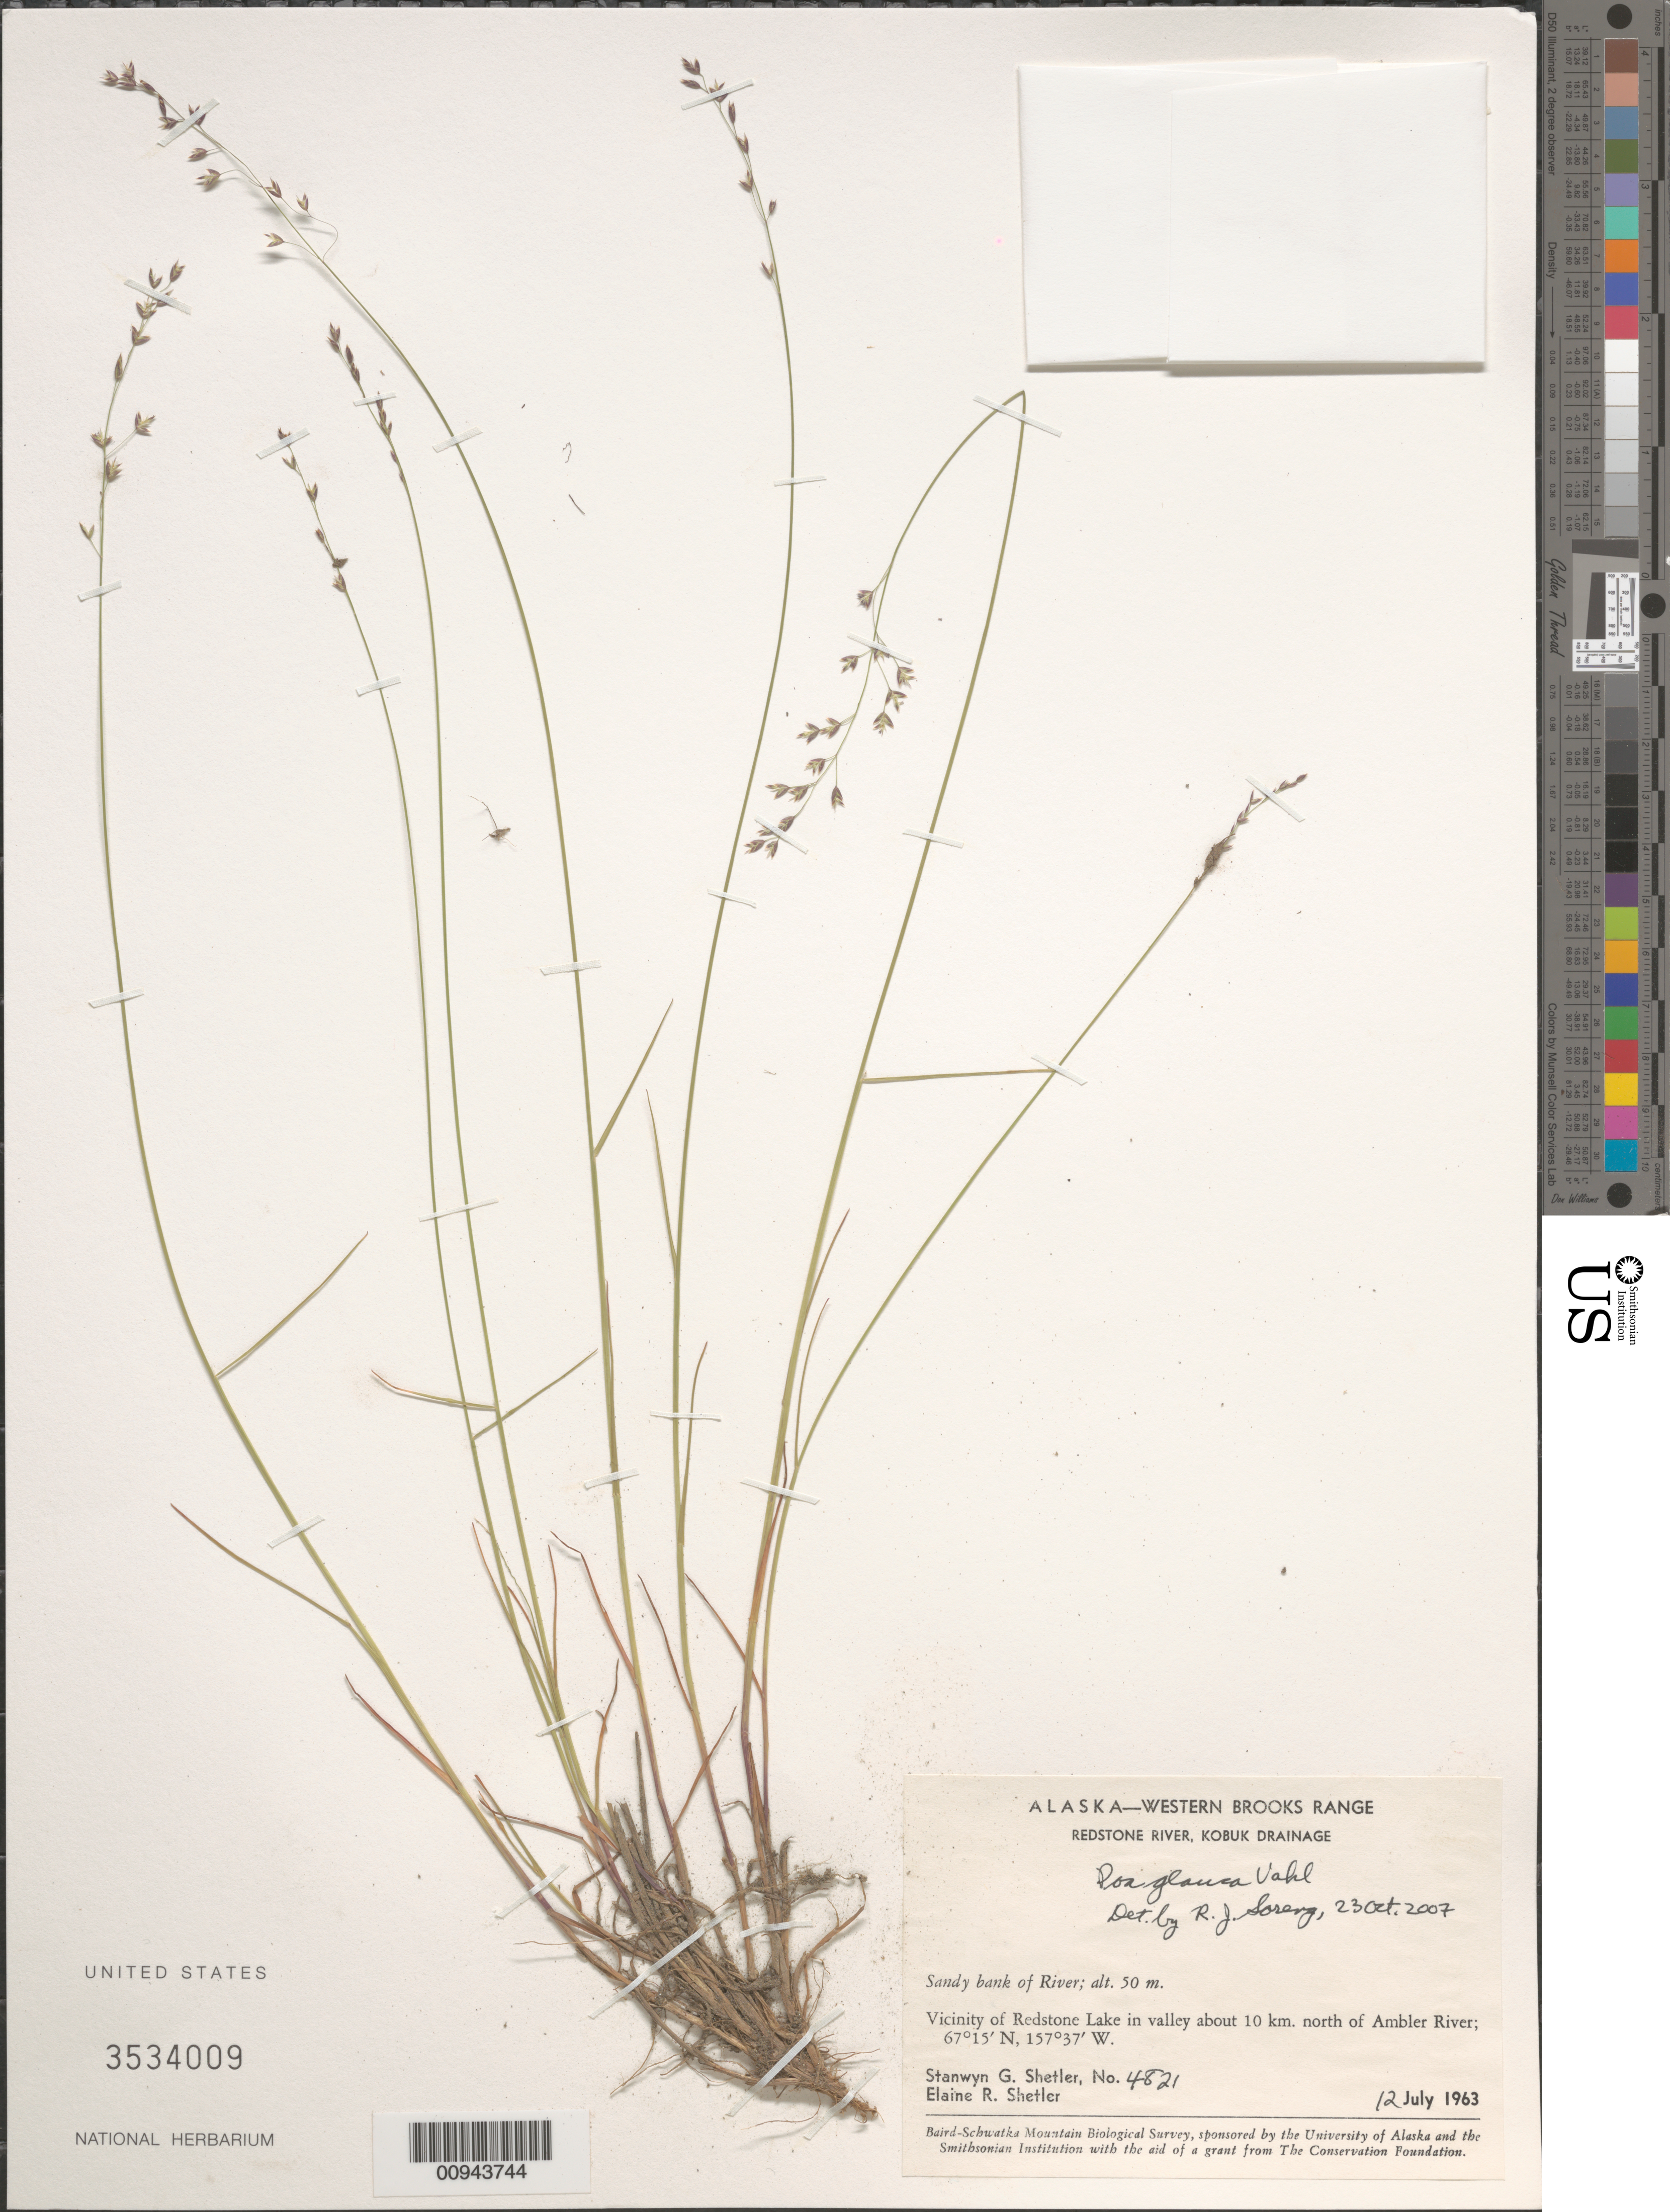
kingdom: Plantae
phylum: Tracheophyta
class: Liliopsida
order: Poales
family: Poaceae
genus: Poa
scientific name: Poa glauca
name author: Vahl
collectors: S. Shetler & E. R. Shetler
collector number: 4821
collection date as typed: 12 Jul 1963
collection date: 1963-07-12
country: United States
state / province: Alaska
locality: Vicinity of Redstone Lake in valley about 10 km. north of Ambler River. Western Brooks Range, Redstone River, Kobuk Drainage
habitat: Sandy bank of river.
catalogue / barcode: US 3534009